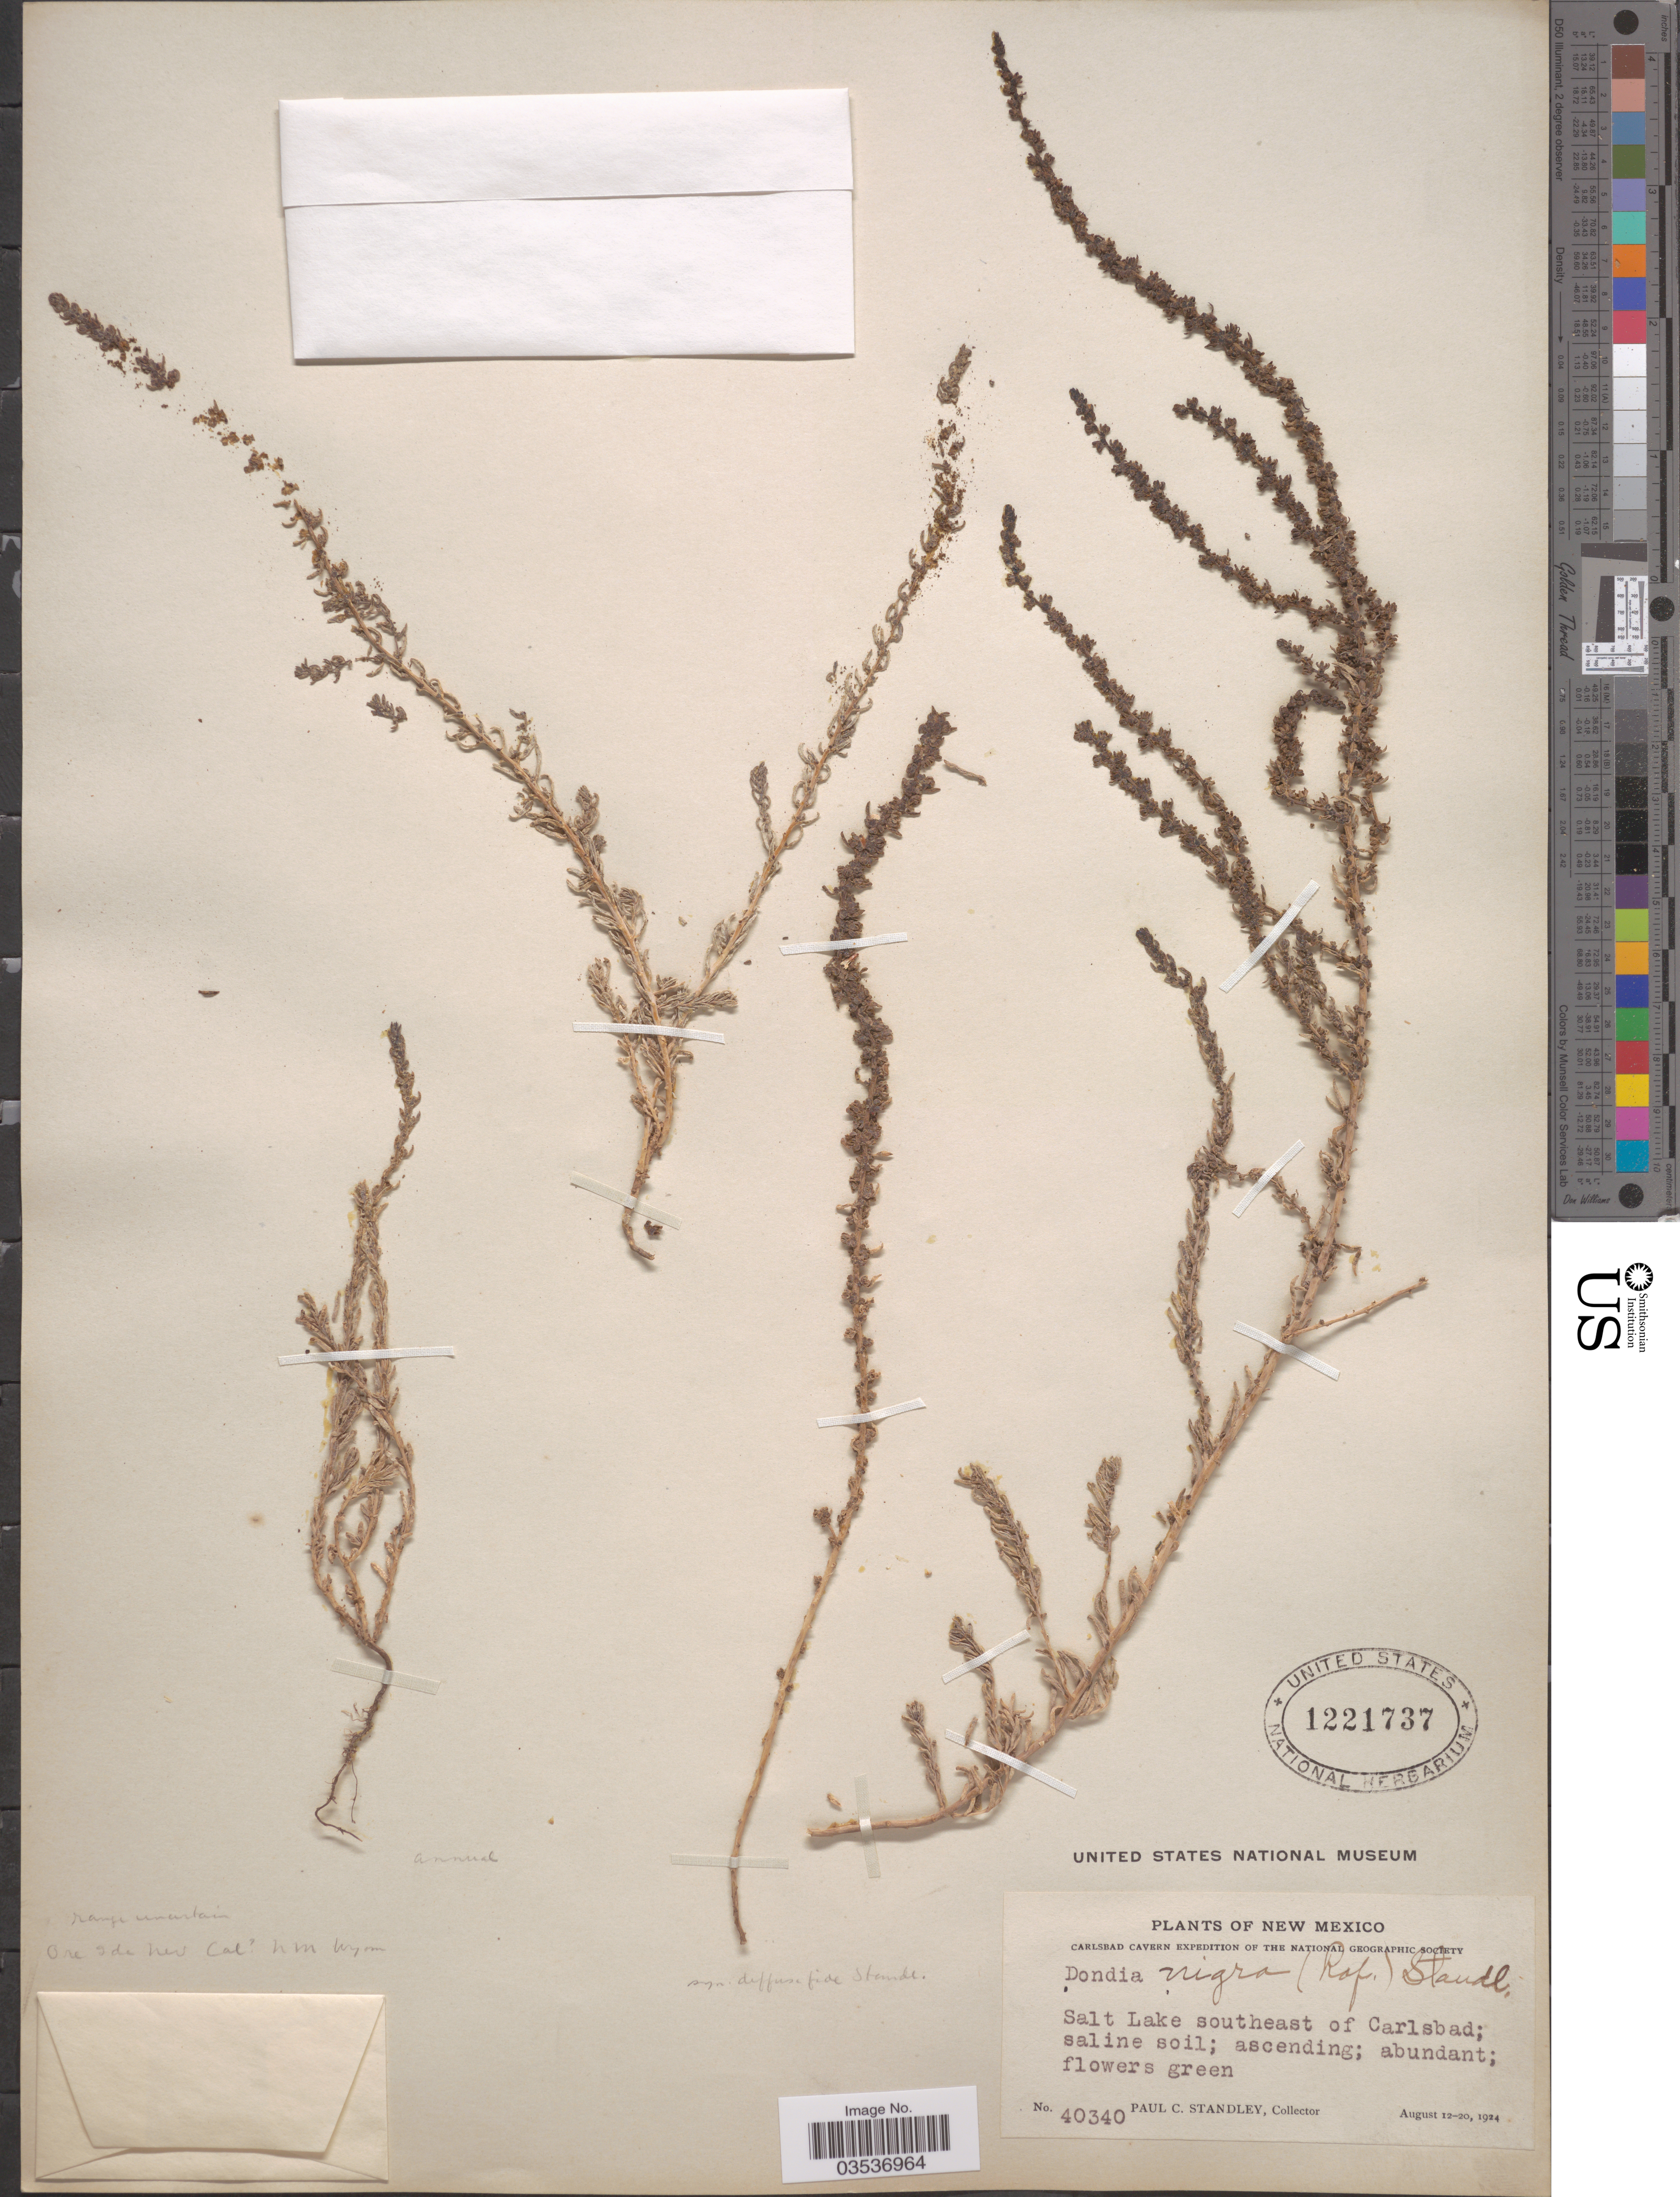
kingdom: Plantae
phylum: Tracheophyta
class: Magnoliopsida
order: Caryophyllales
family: Amaranthaceae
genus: Suaeda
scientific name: Suaeda nigra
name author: (Raf.) J.F. Macbr.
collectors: P. C. Standley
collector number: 40340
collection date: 1924-08-12/1924-08-20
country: United States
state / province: New Mexico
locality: Salt Lake southeast of Carlsbad.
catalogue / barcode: US 1221737